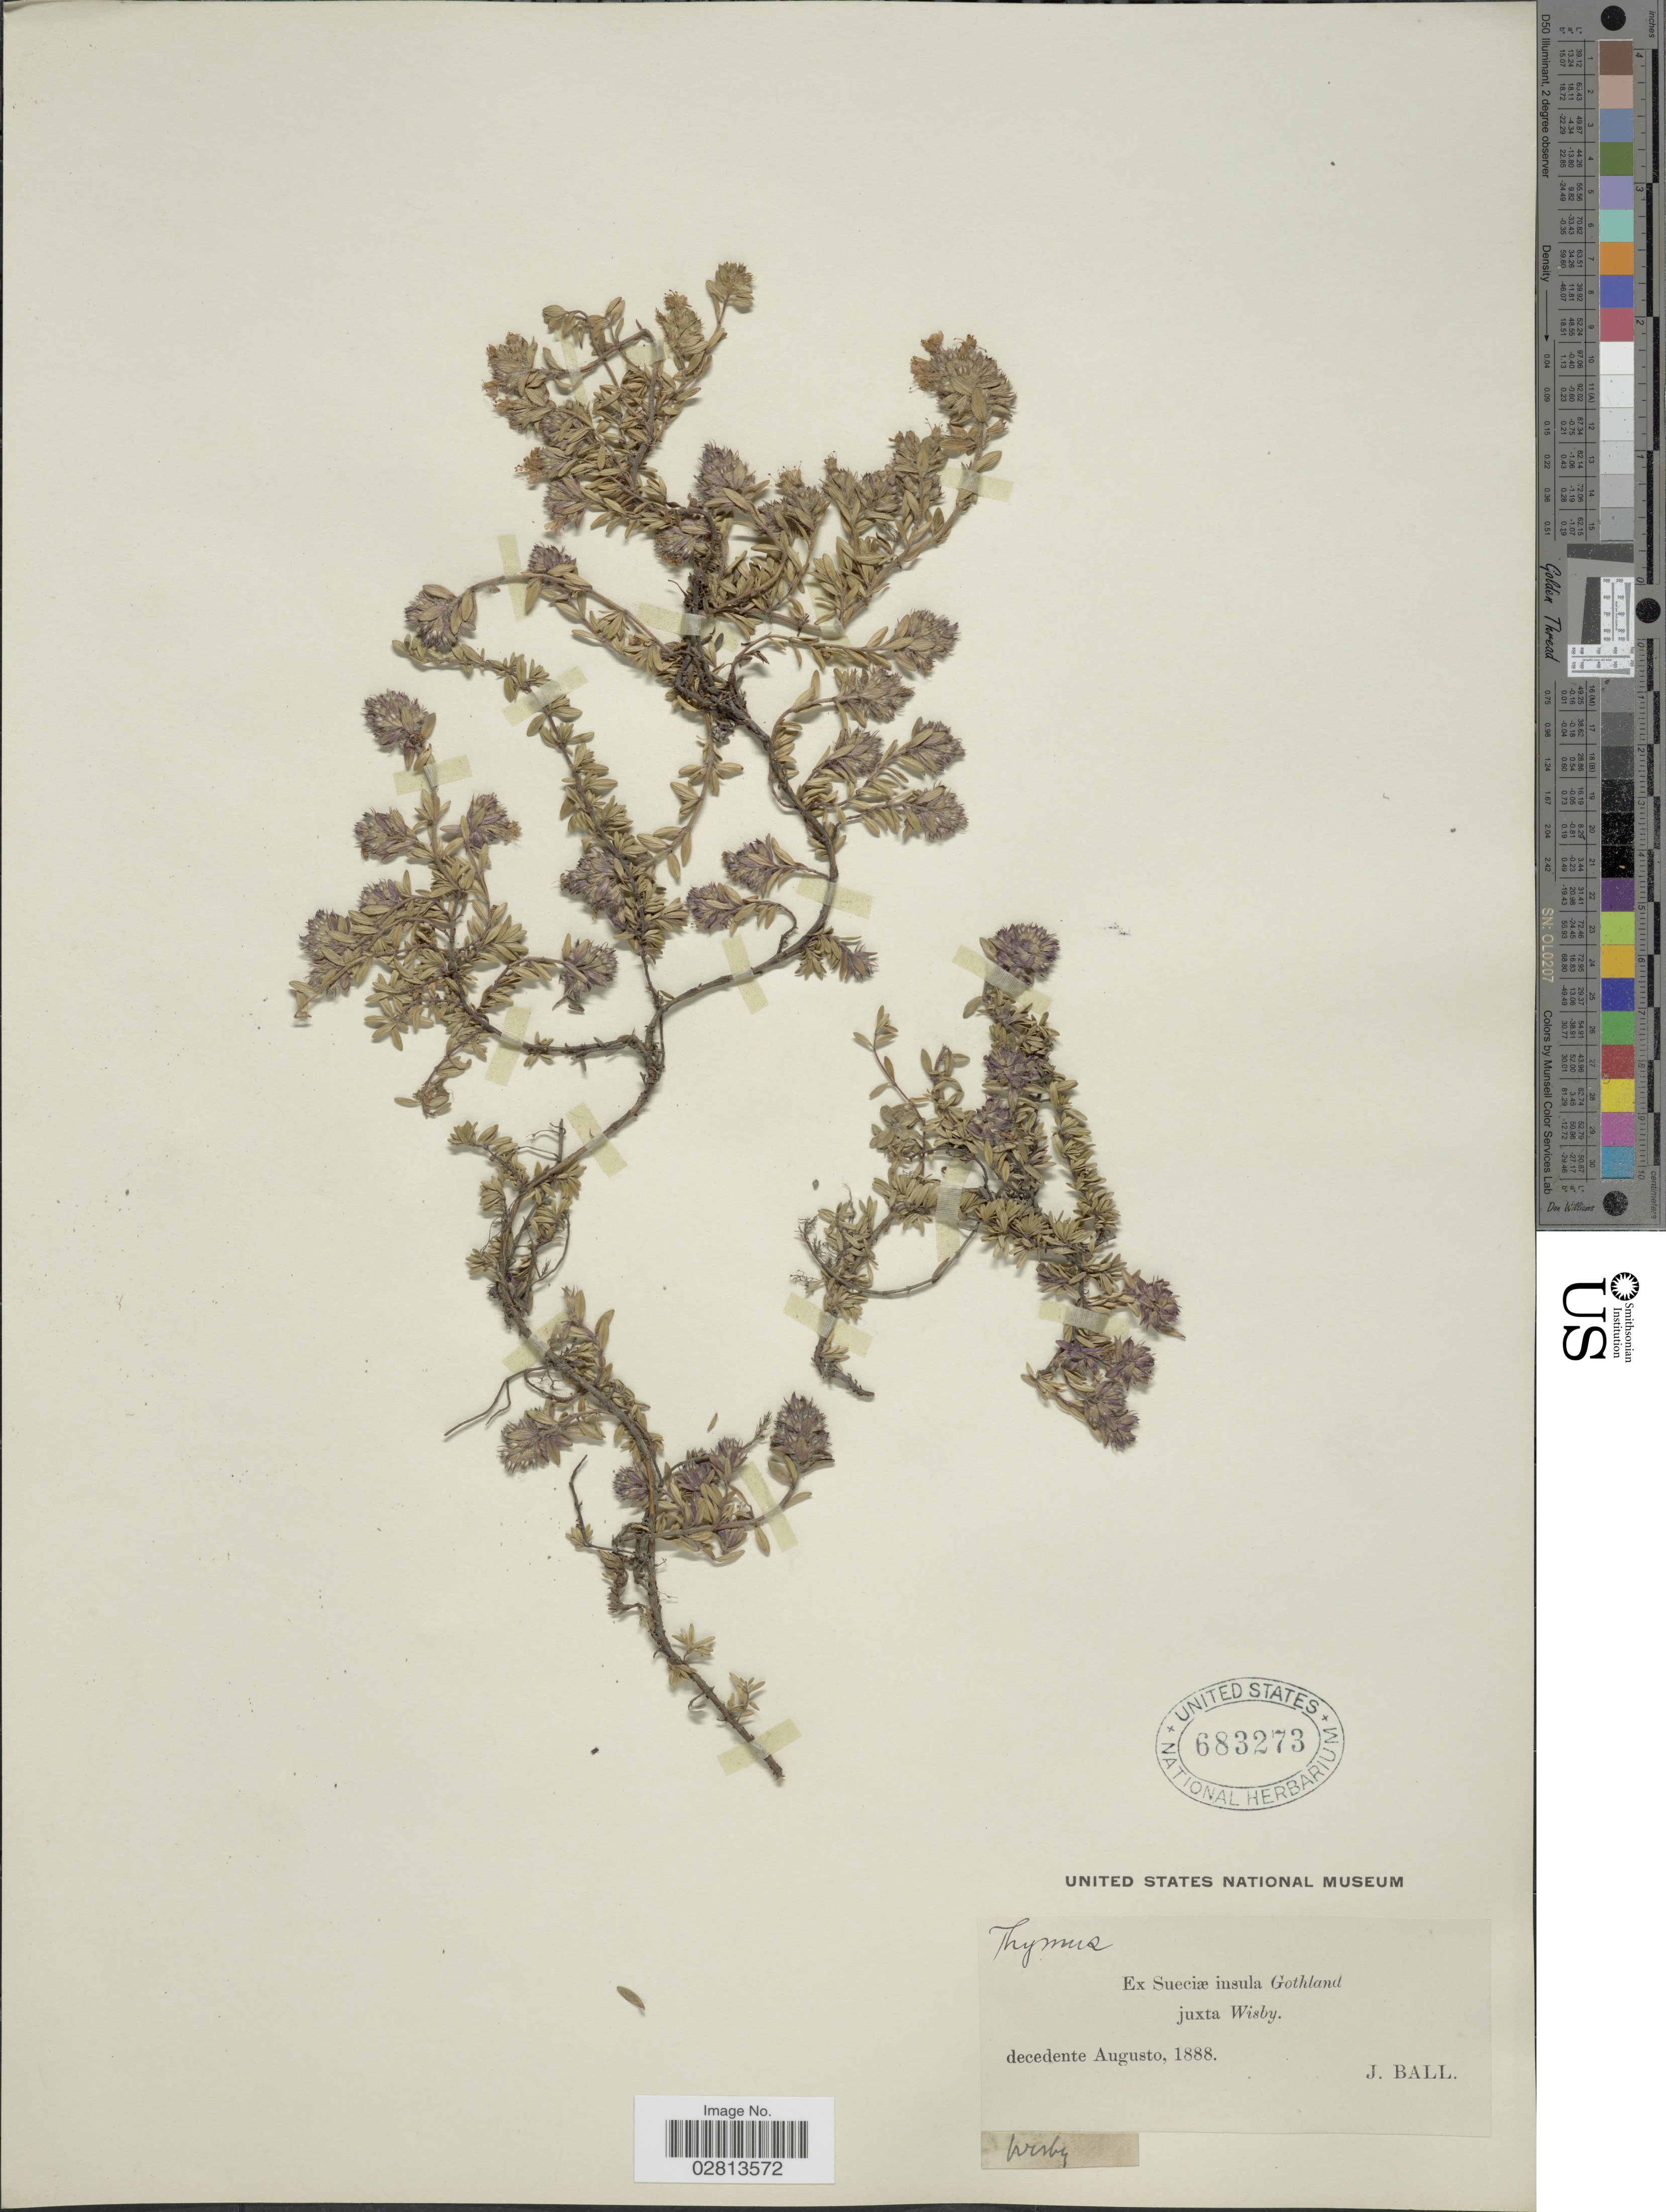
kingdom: Plantae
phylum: Tracheophyta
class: Magnoliopsida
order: Lamiales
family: Lamiaceae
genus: Thymus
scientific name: Thymus sp.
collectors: J. Ball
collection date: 1888-08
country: Sweden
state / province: Gotland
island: Gotland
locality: Ex Sueciæ insula Gothland juxta Wisby.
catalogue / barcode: US 683273